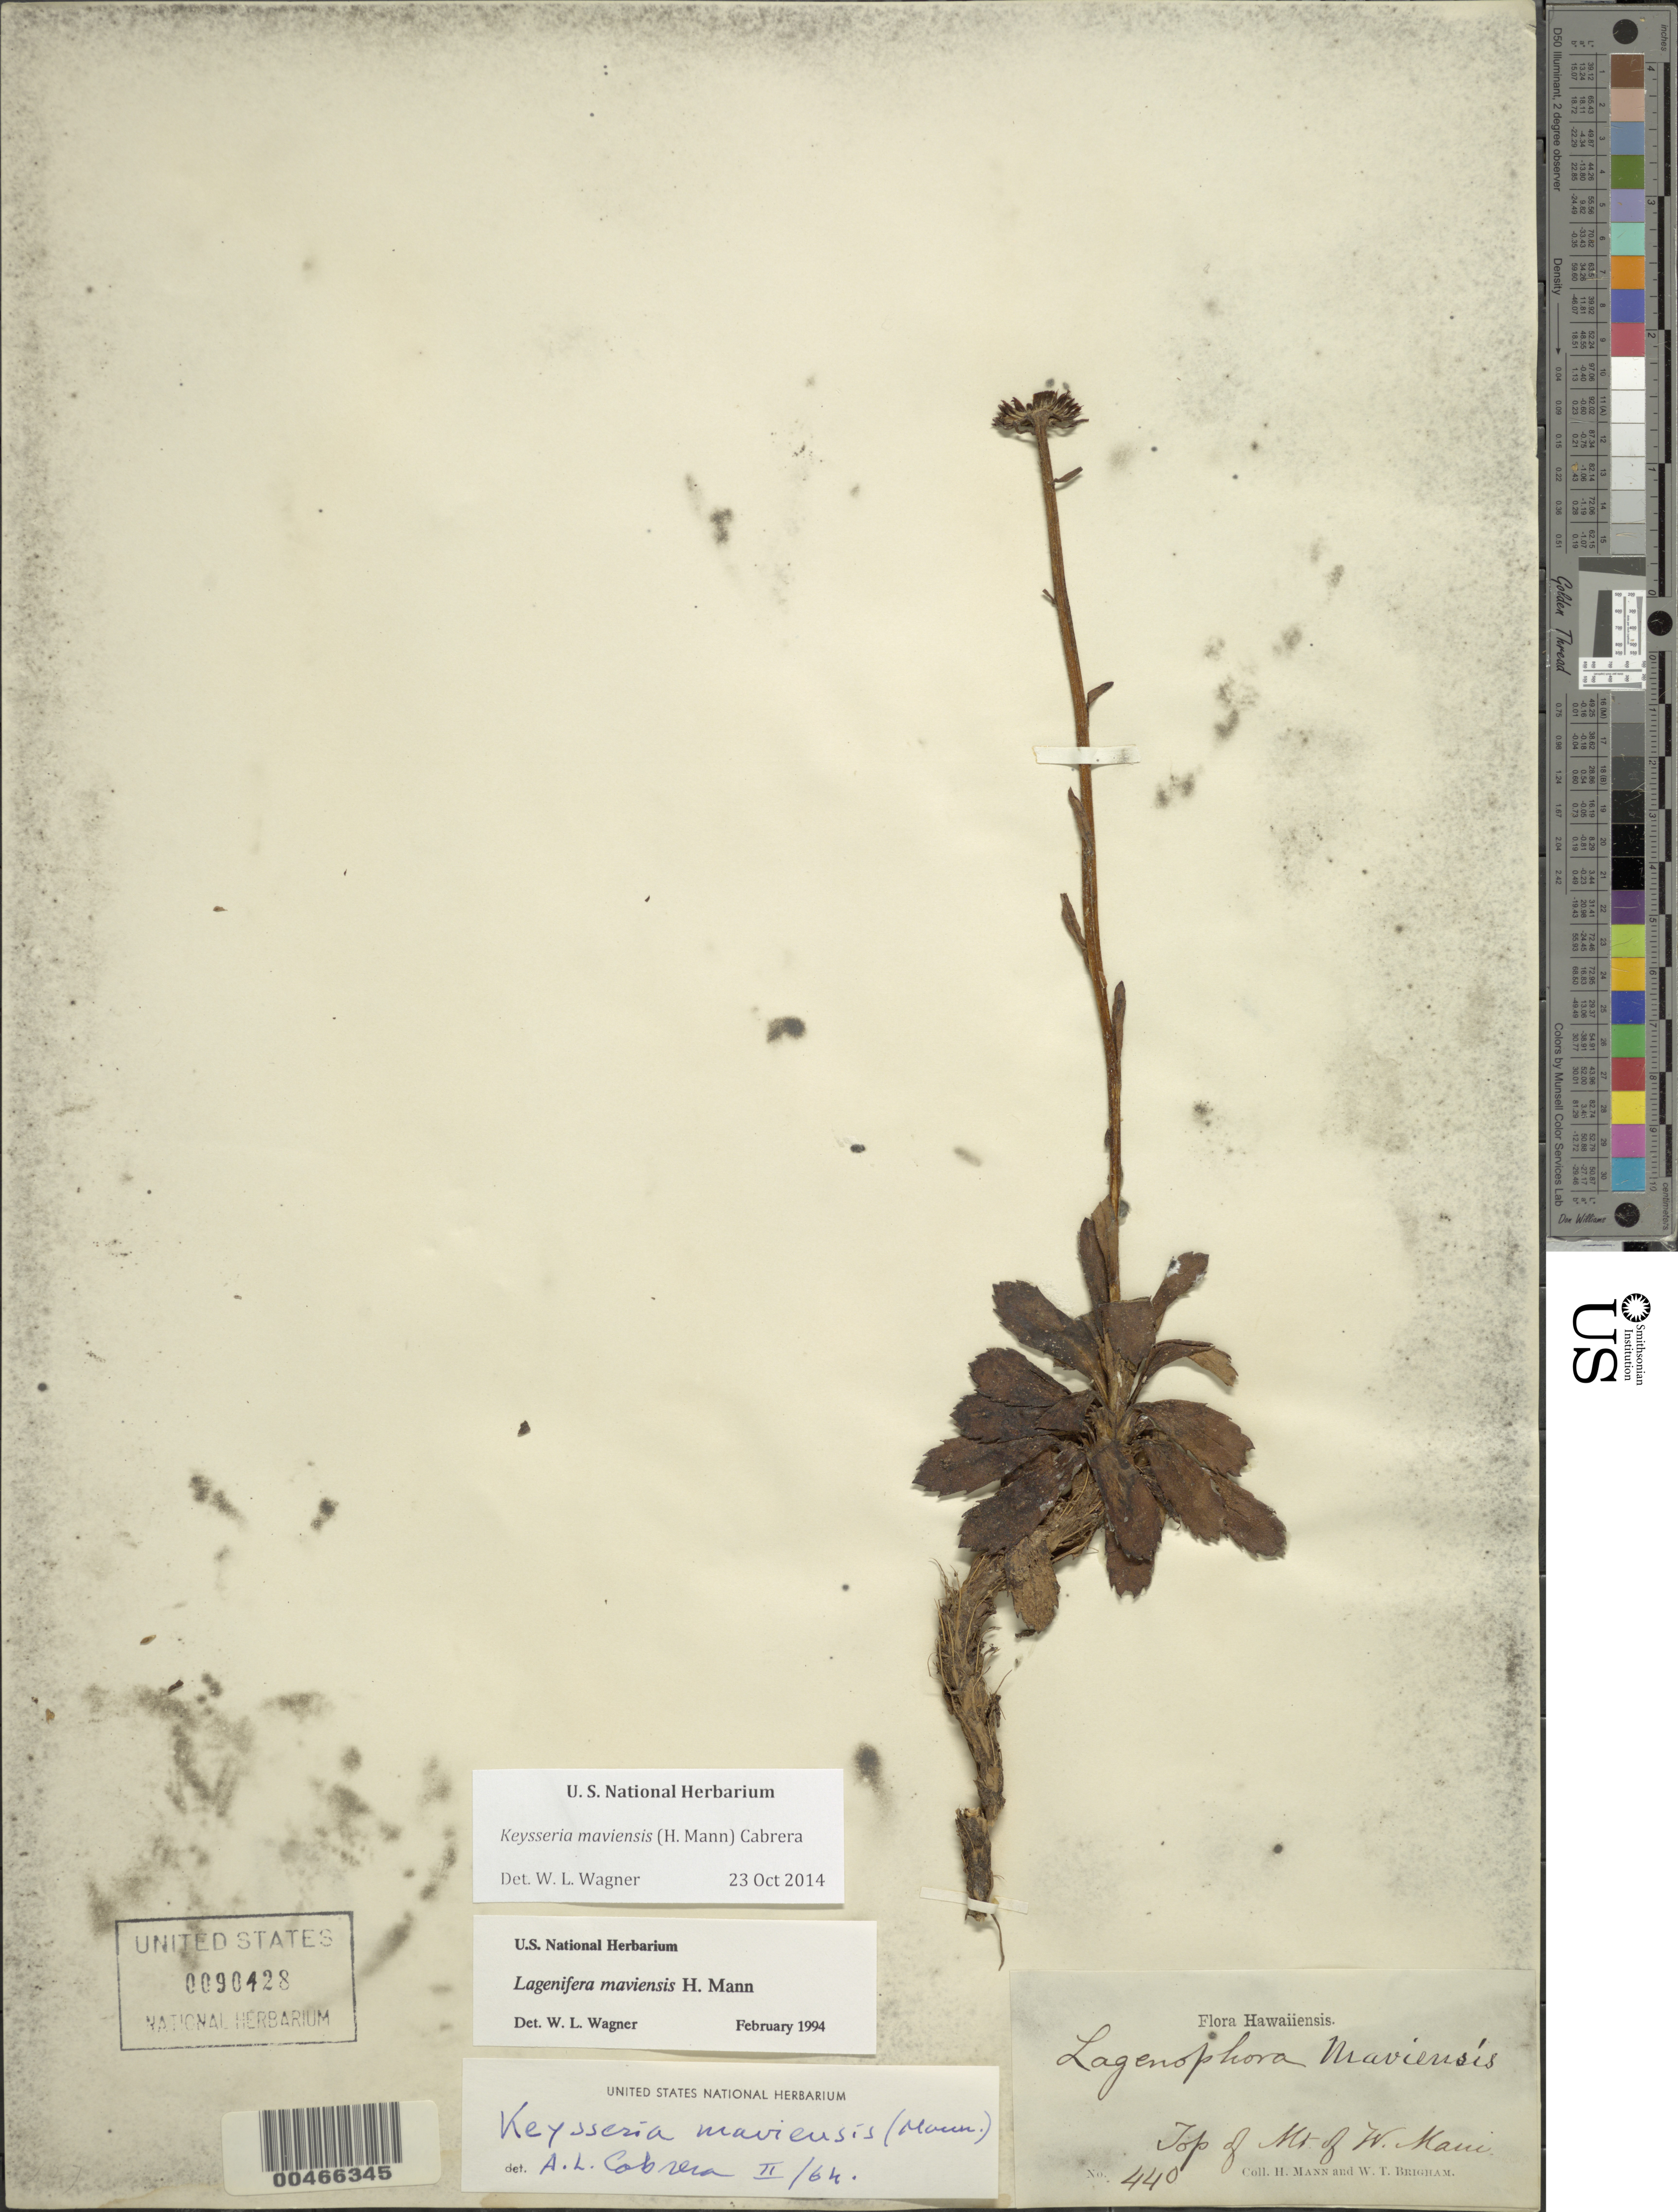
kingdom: Plantae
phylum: Tracheophyta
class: Magnoliopsida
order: Asterales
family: Asteraceae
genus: Keysseria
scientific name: Keysseria maviensis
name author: (H. Mann) Cabrera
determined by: Wagner, W. L., (BOT), Smithsonian Institution - National Museum of Natural History (UNITED STATES)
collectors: H. Mann & W. T. Brigham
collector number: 440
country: United States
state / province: Hawaii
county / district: Maui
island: Maui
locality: Top of Mt. of W Maui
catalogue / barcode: US 90428